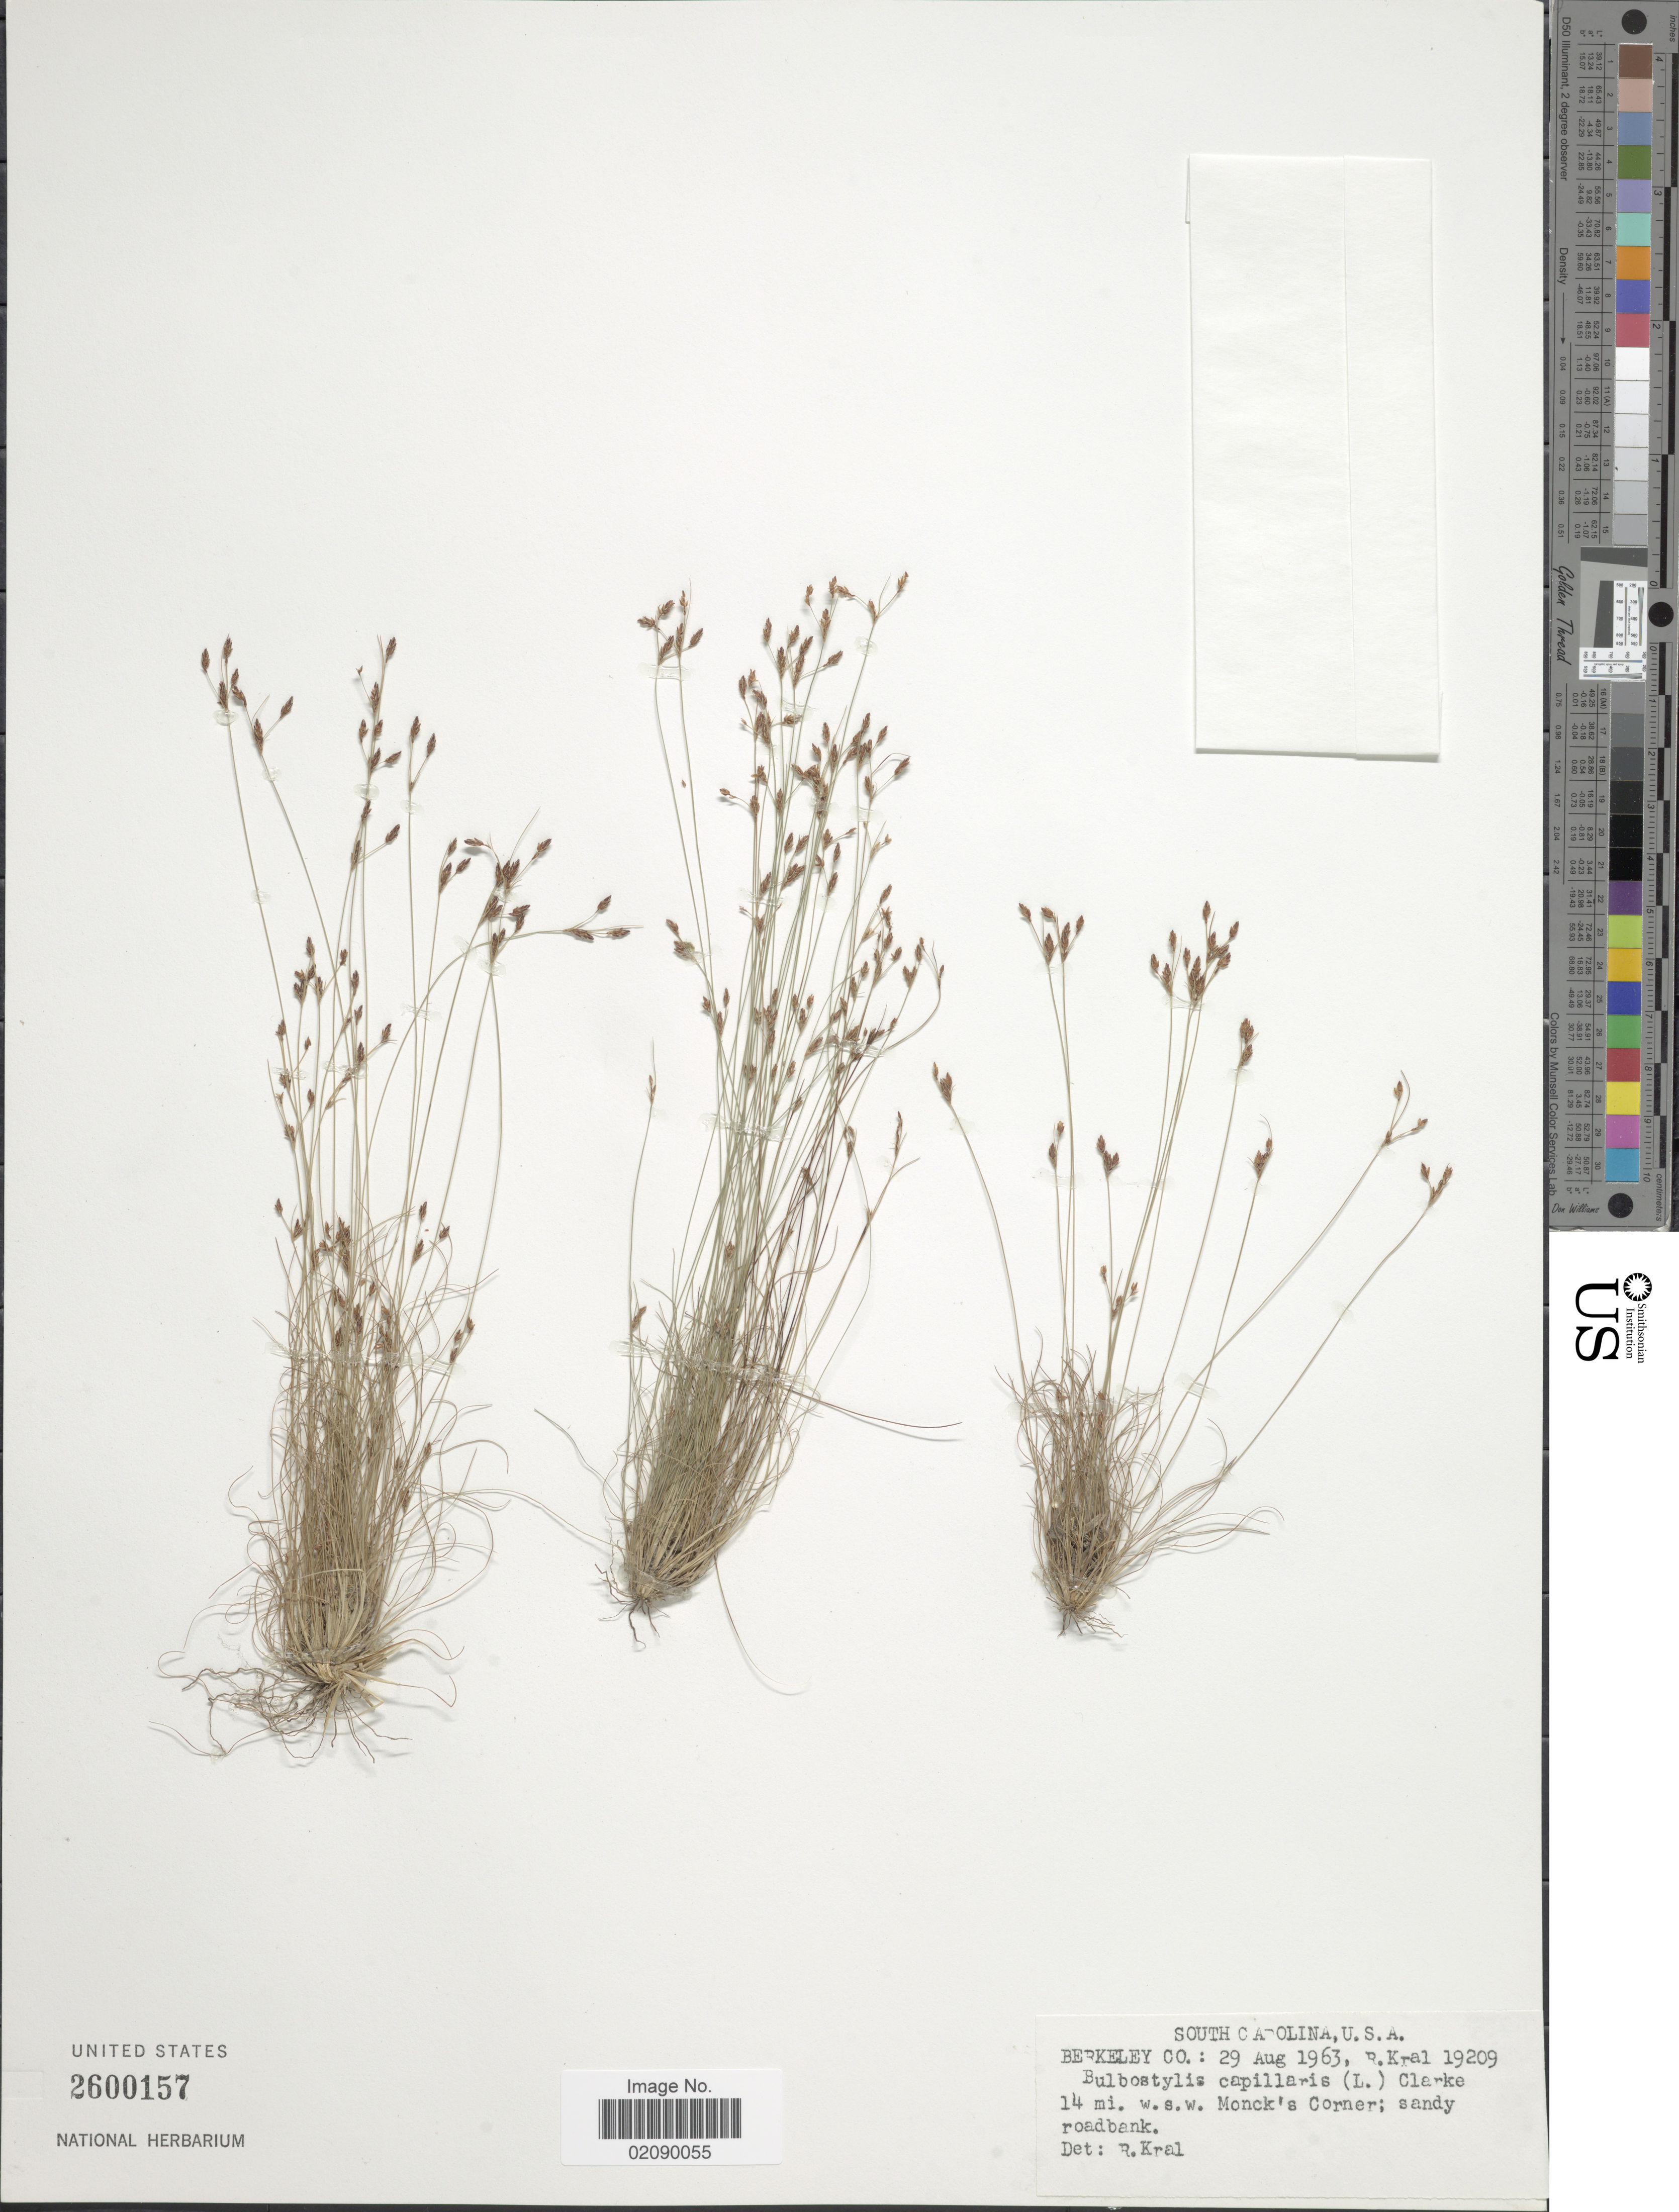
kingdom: Plantae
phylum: Tracheophyta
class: Liliopsida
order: Poales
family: Cyperaceae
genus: Bulbostylis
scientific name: Bulbostylis capillaris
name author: (L.) Kunth ex C.B. Clarke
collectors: R. Kral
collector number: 19209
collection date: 1963-08-29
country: United States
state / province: South Carolina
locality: Berkeley Co; 14 mi w.s.w. Monck's Corner; sandy roadbank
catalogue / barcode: US 2600157